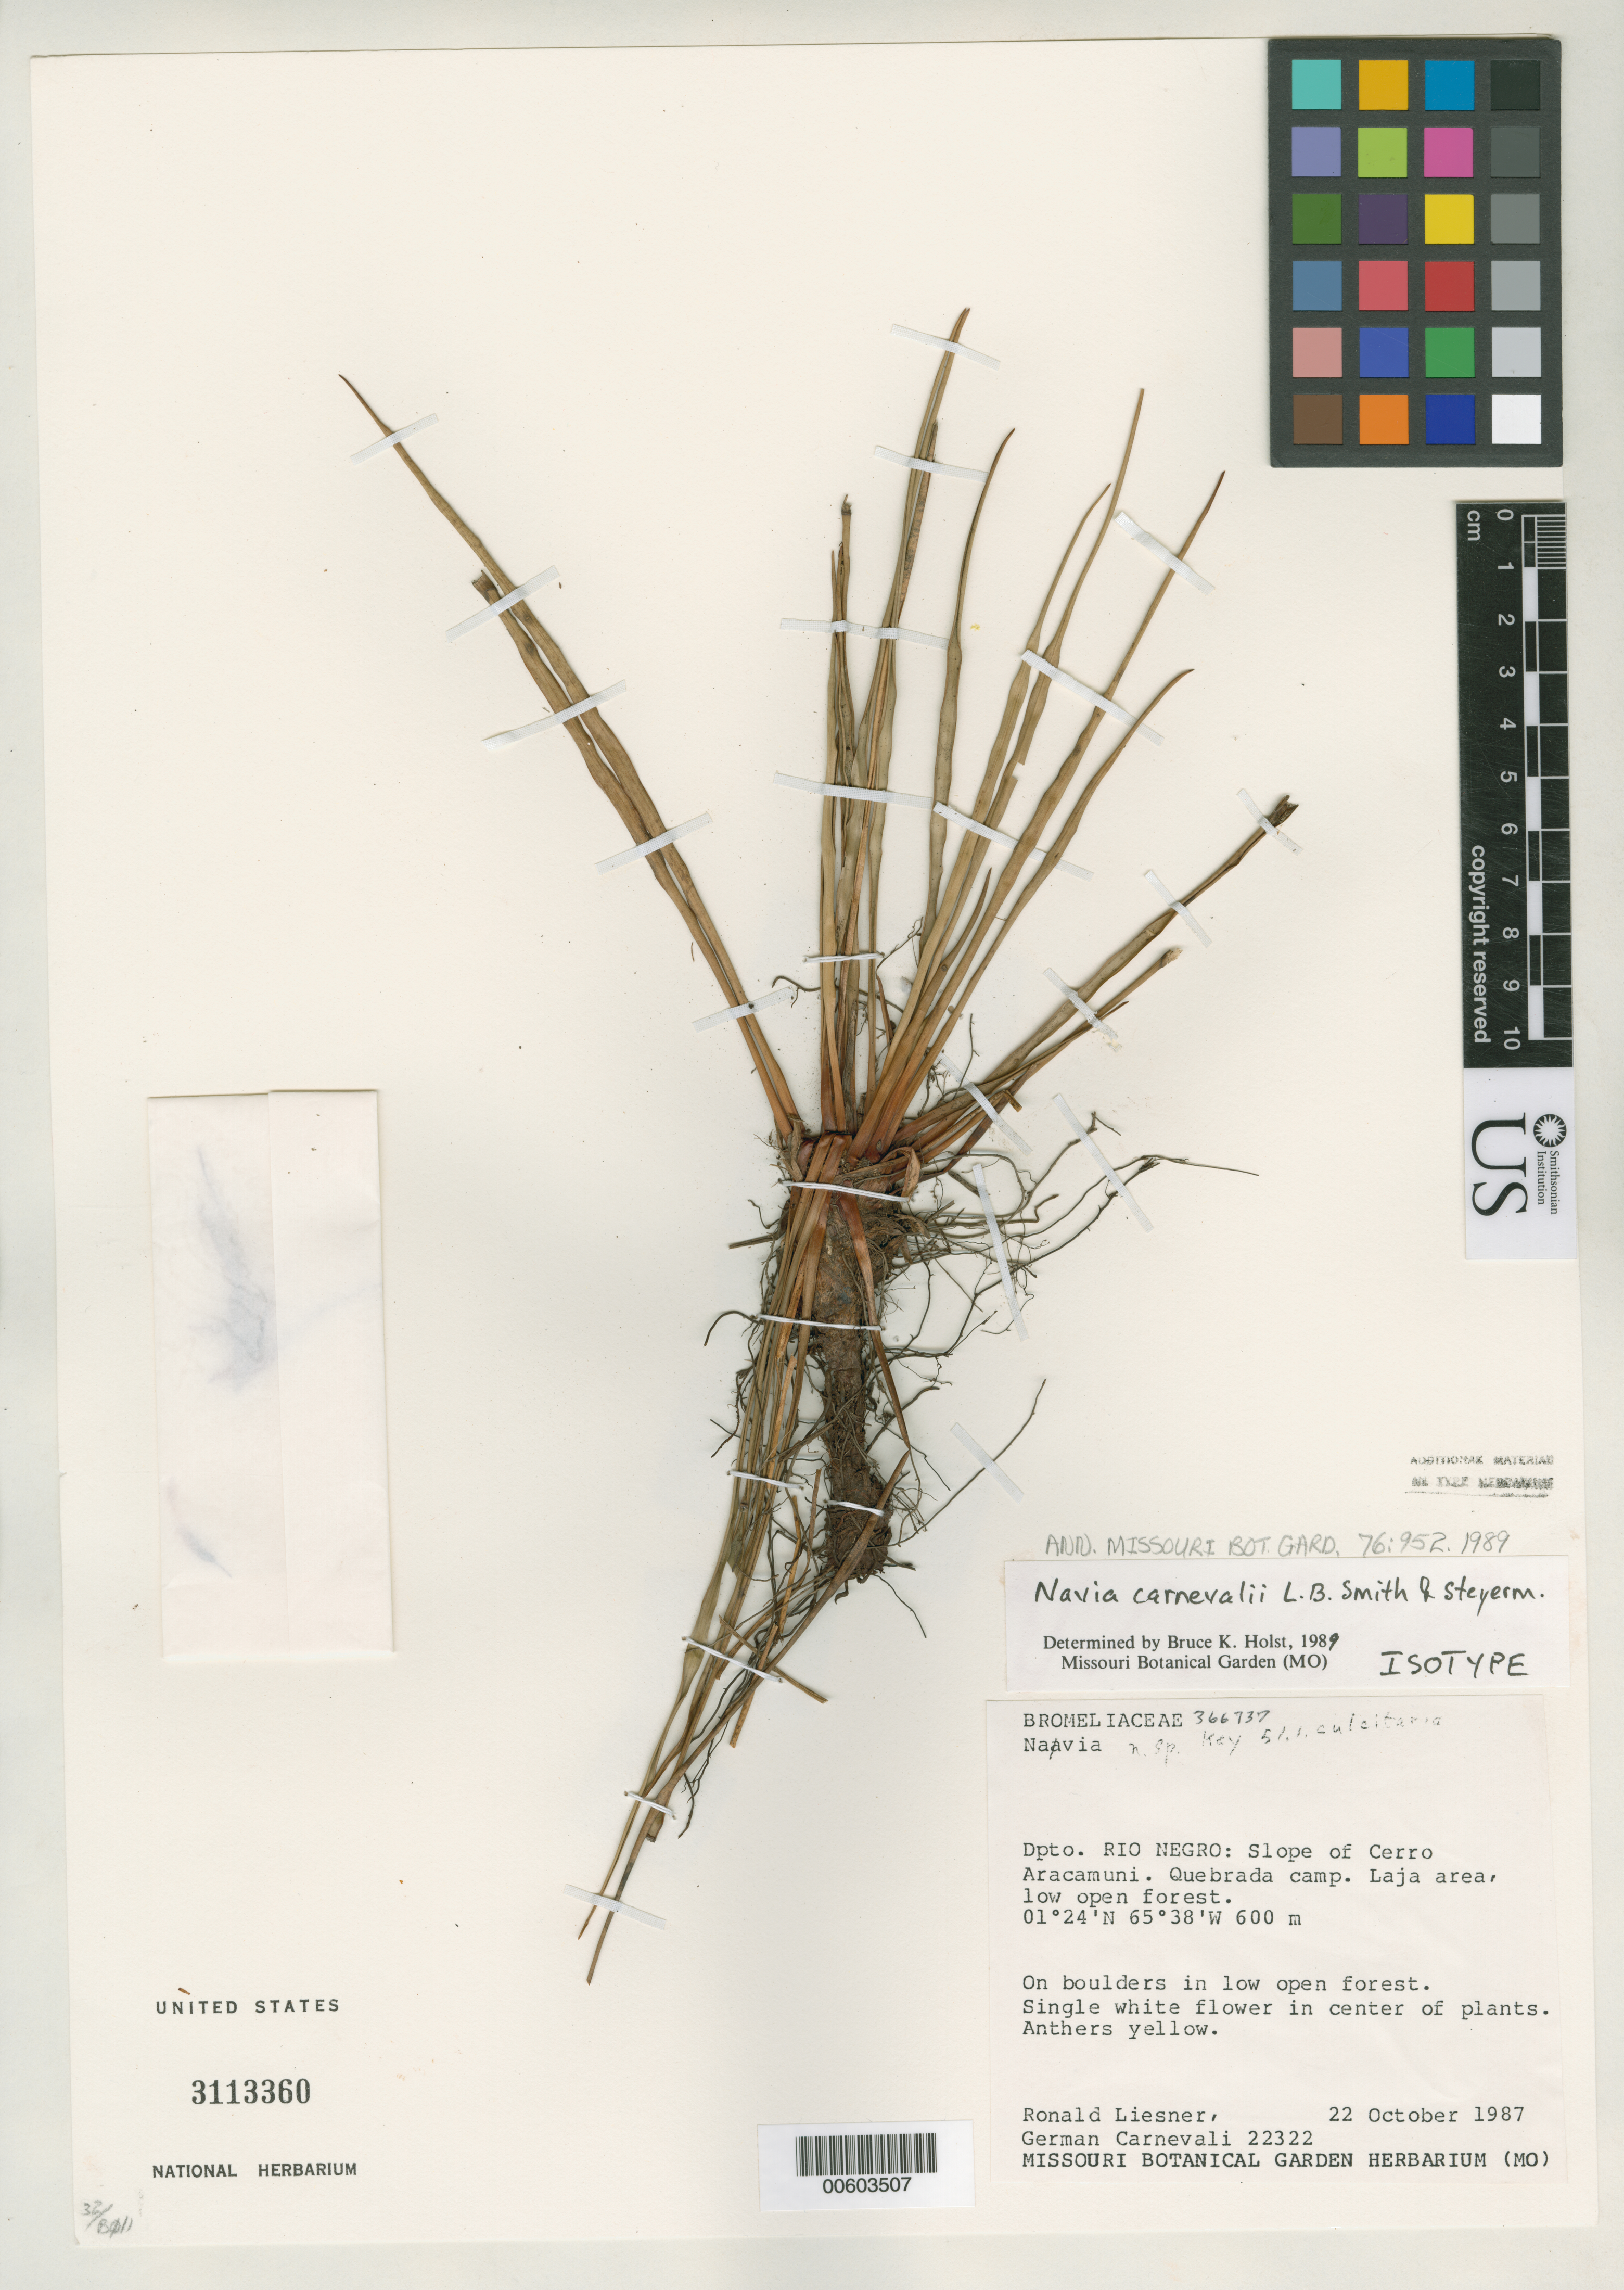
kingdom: Plantae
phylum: Tracheophyta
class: Liliopsida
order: Poales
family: Bromeliaceae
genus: Navia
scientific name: Navia carnevalii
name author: L.B. Sm. & Steyerm.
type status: Isotype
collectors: R. L. Liesner & G. Carnevali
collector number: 22322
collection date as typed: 22 Oct 1987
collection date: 1987-10-22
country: Venezuela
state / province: Amazonas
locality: Dpto. Rio Negro: slope of Cerro Aracamuni. Quebrada camp.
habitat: Laja area, low open forest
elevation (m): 600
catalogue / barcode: US 3113360